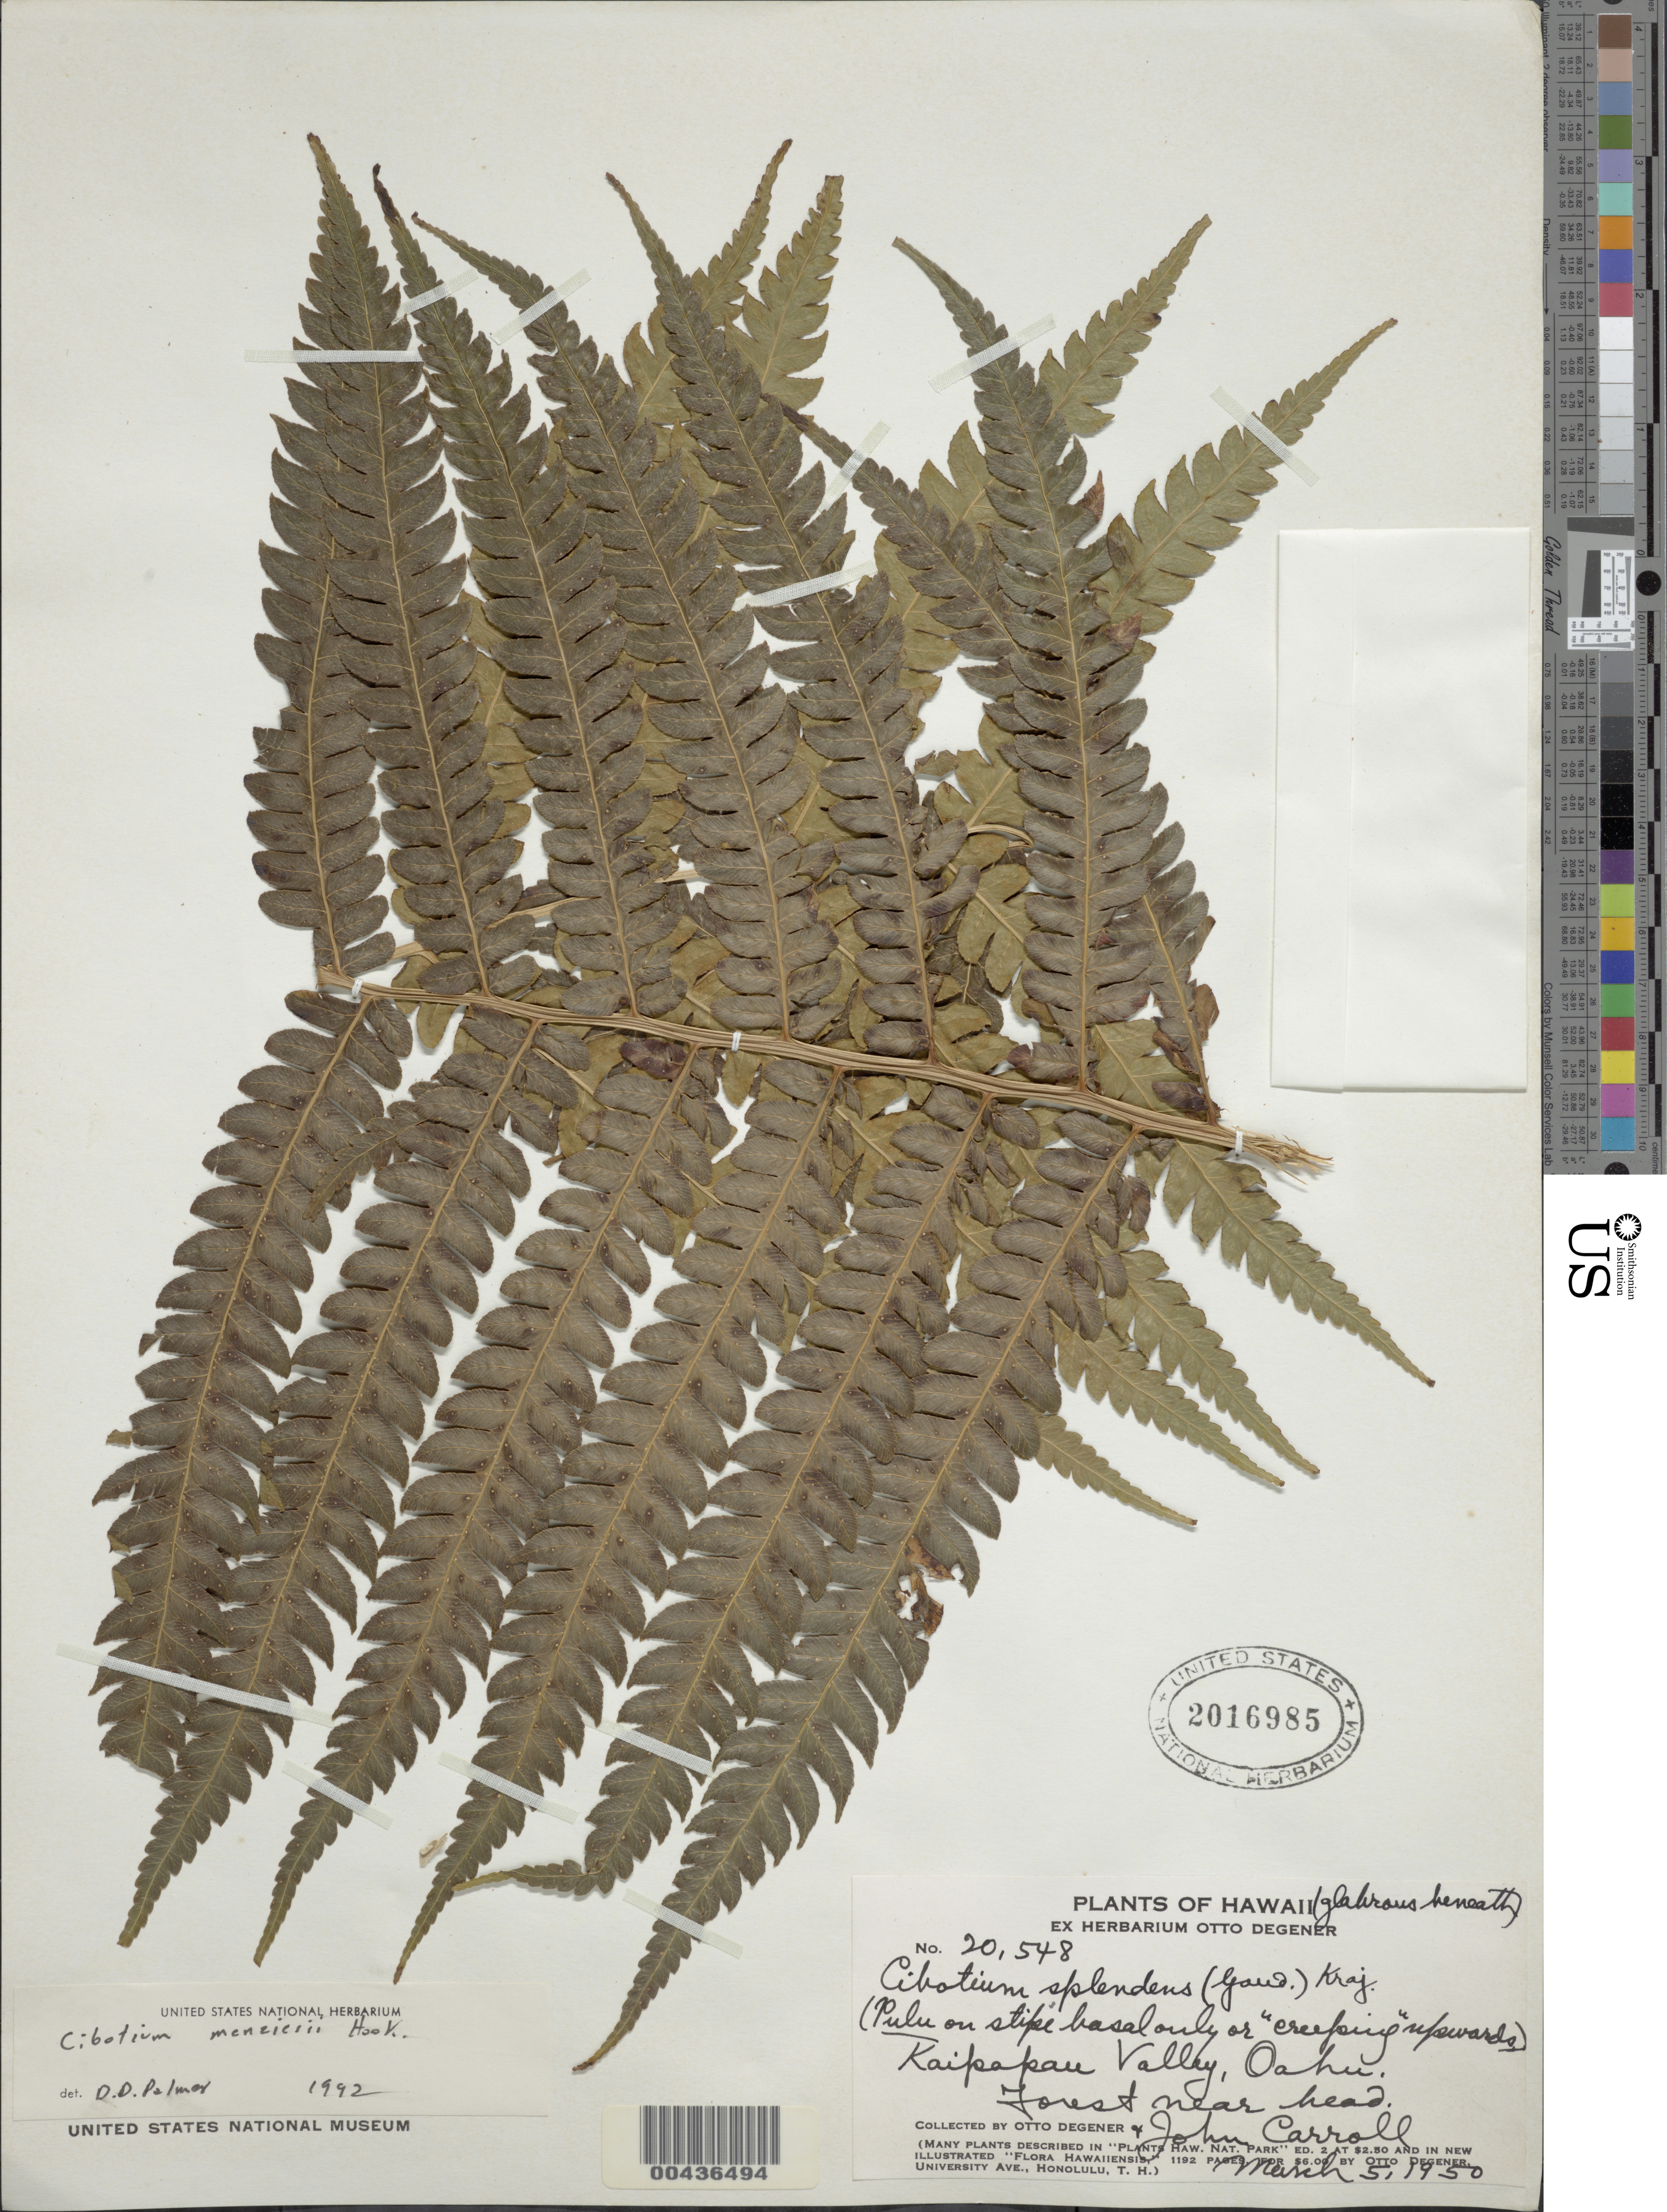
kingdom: Plantae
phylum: Tracheophyta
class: Polypodiopsida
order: Cyatheales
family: Cibotiaceae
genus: Cibotium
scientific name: Cibotium glaucum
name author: (Sm.) Hook. & Arn.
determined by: Palmer, D. D.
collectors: O. Degener & J. Carroll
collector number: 20548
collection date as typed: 5 Mar 1950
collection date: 1950-03-05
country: United States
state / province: Hawaii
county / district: Honolulu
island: Oahu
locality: Kaipapau Valley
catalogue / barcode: US 2016985